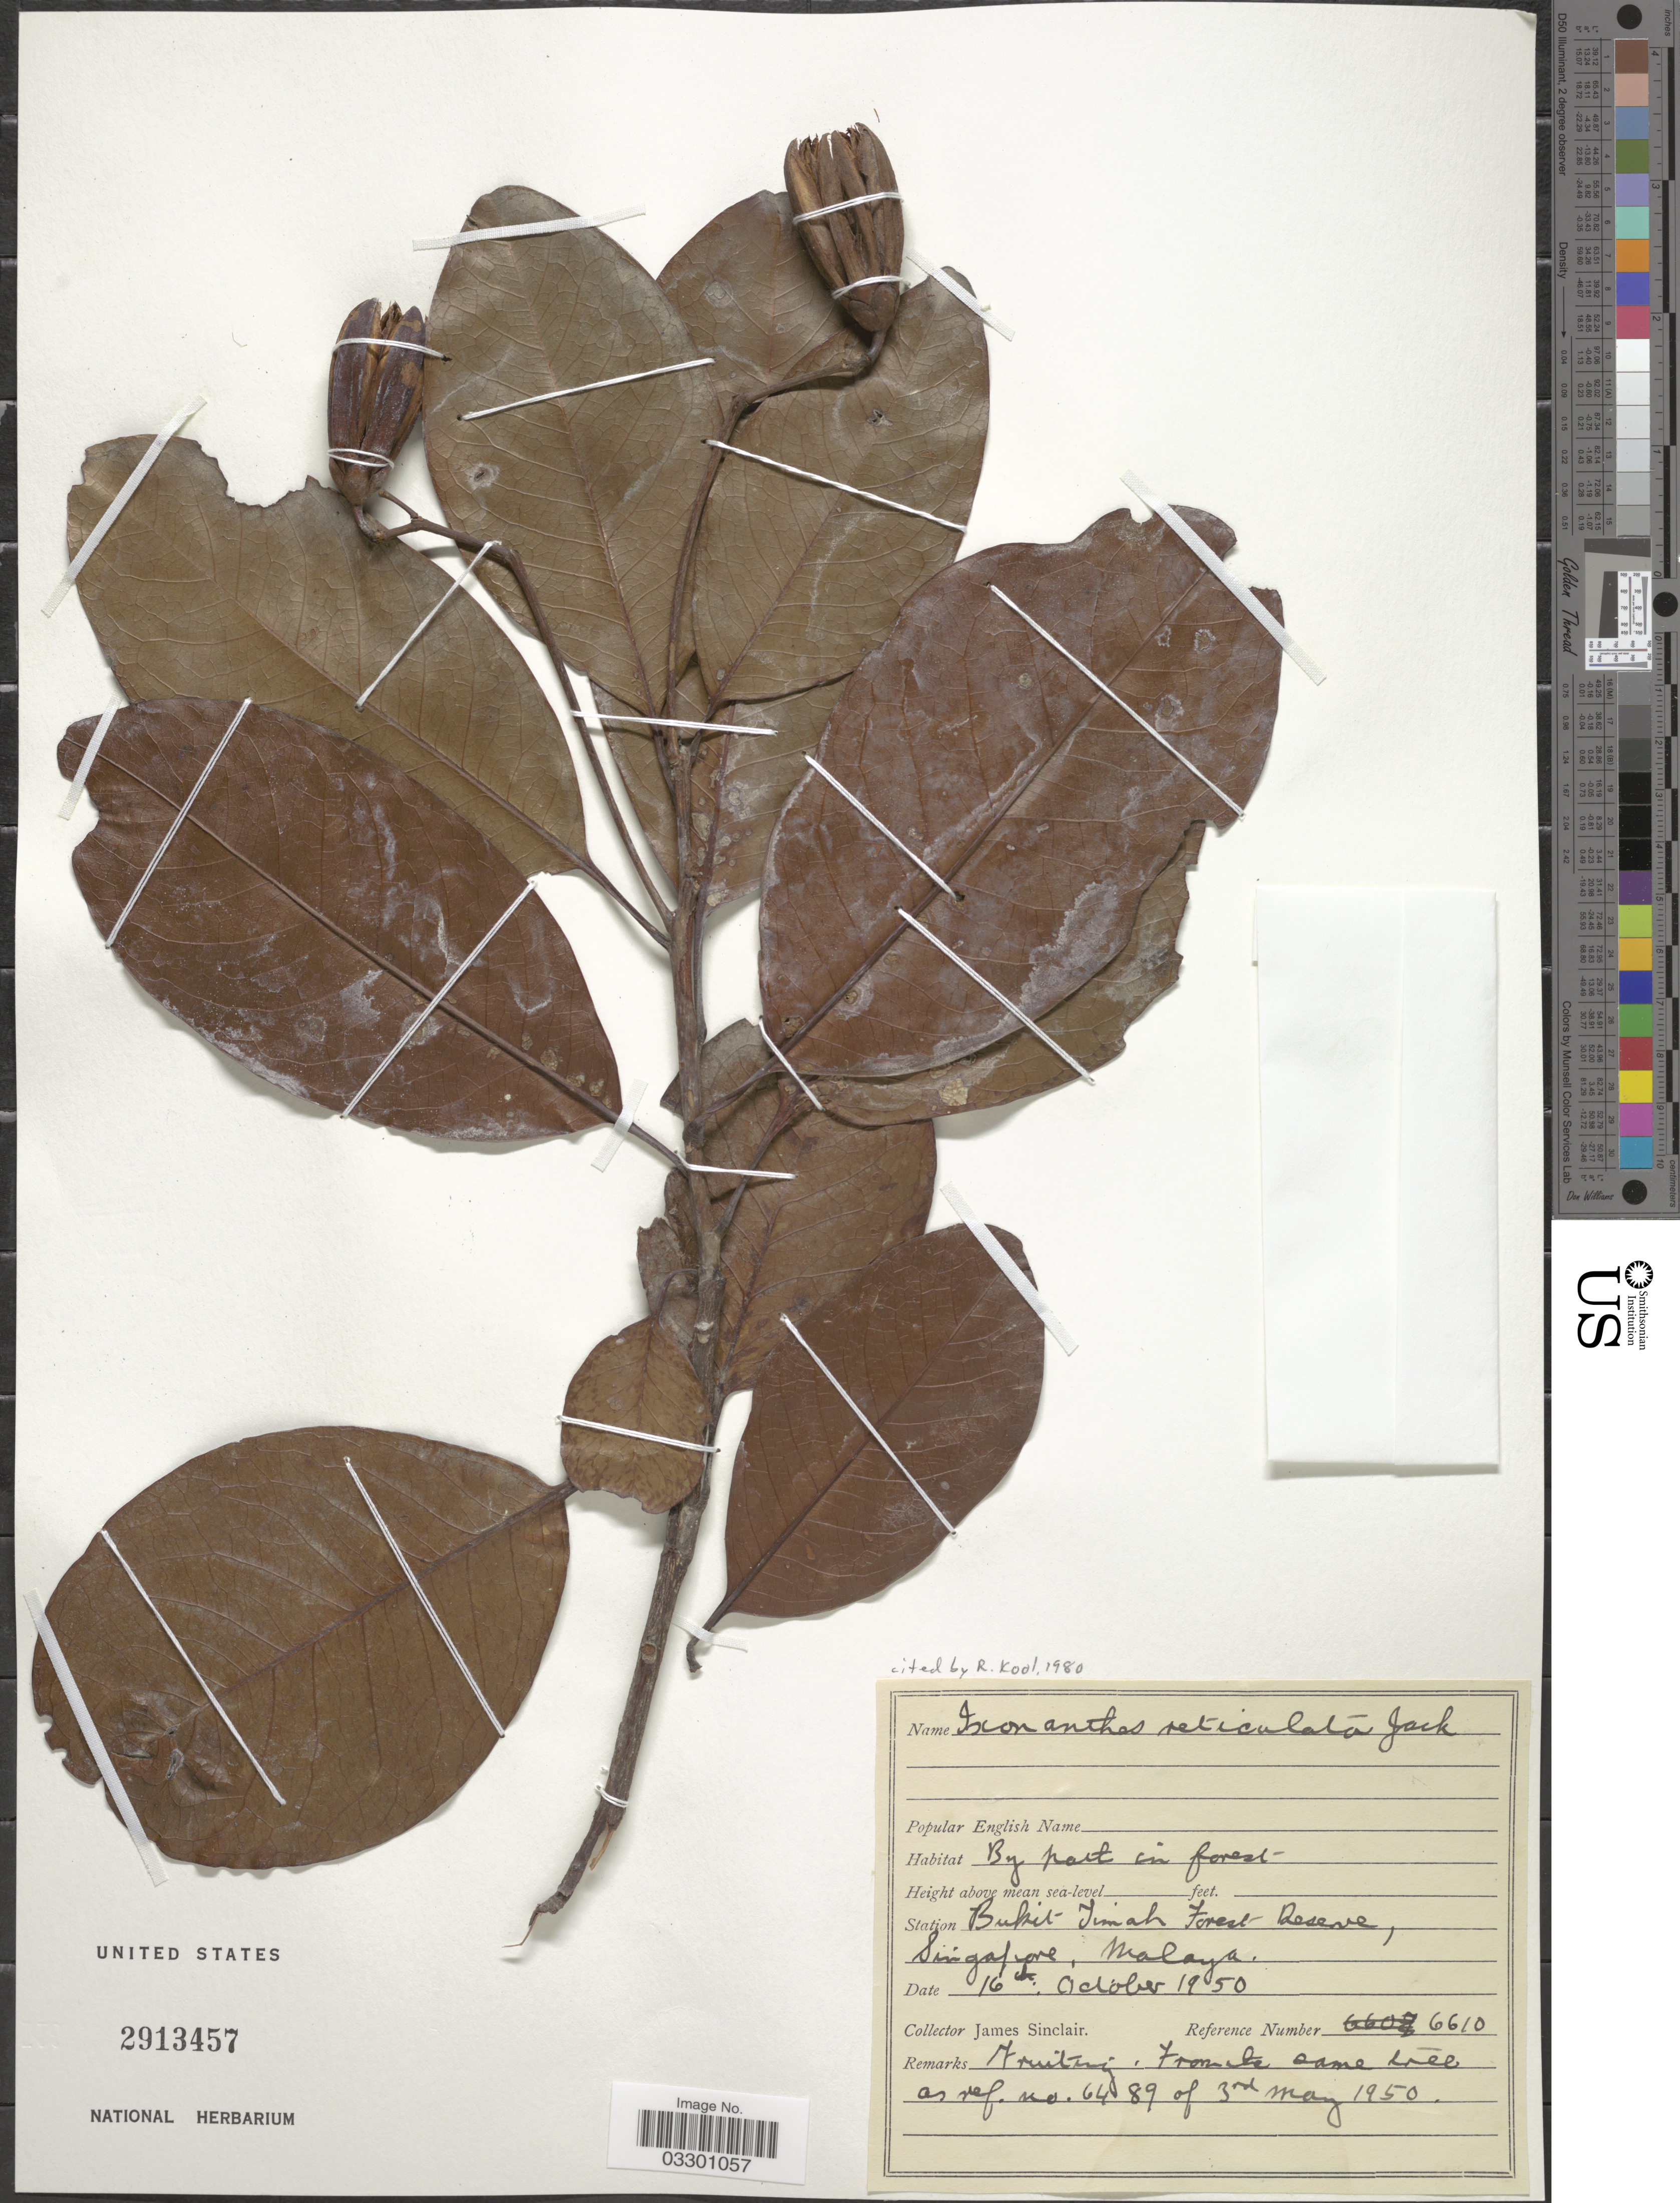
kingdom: Plantae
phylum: Tracheophyta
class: Magnoliopsida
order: Malpighiales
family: Ixonanthaceae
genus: Ixonanthes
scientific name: Ixonanthes reticulata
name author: Jack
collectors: J. Sinclair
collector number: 6610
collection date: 1950-10-16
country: Singapore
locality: Station Bukit Timah Forest Reserve, Malaya.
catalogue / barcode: US 2913457